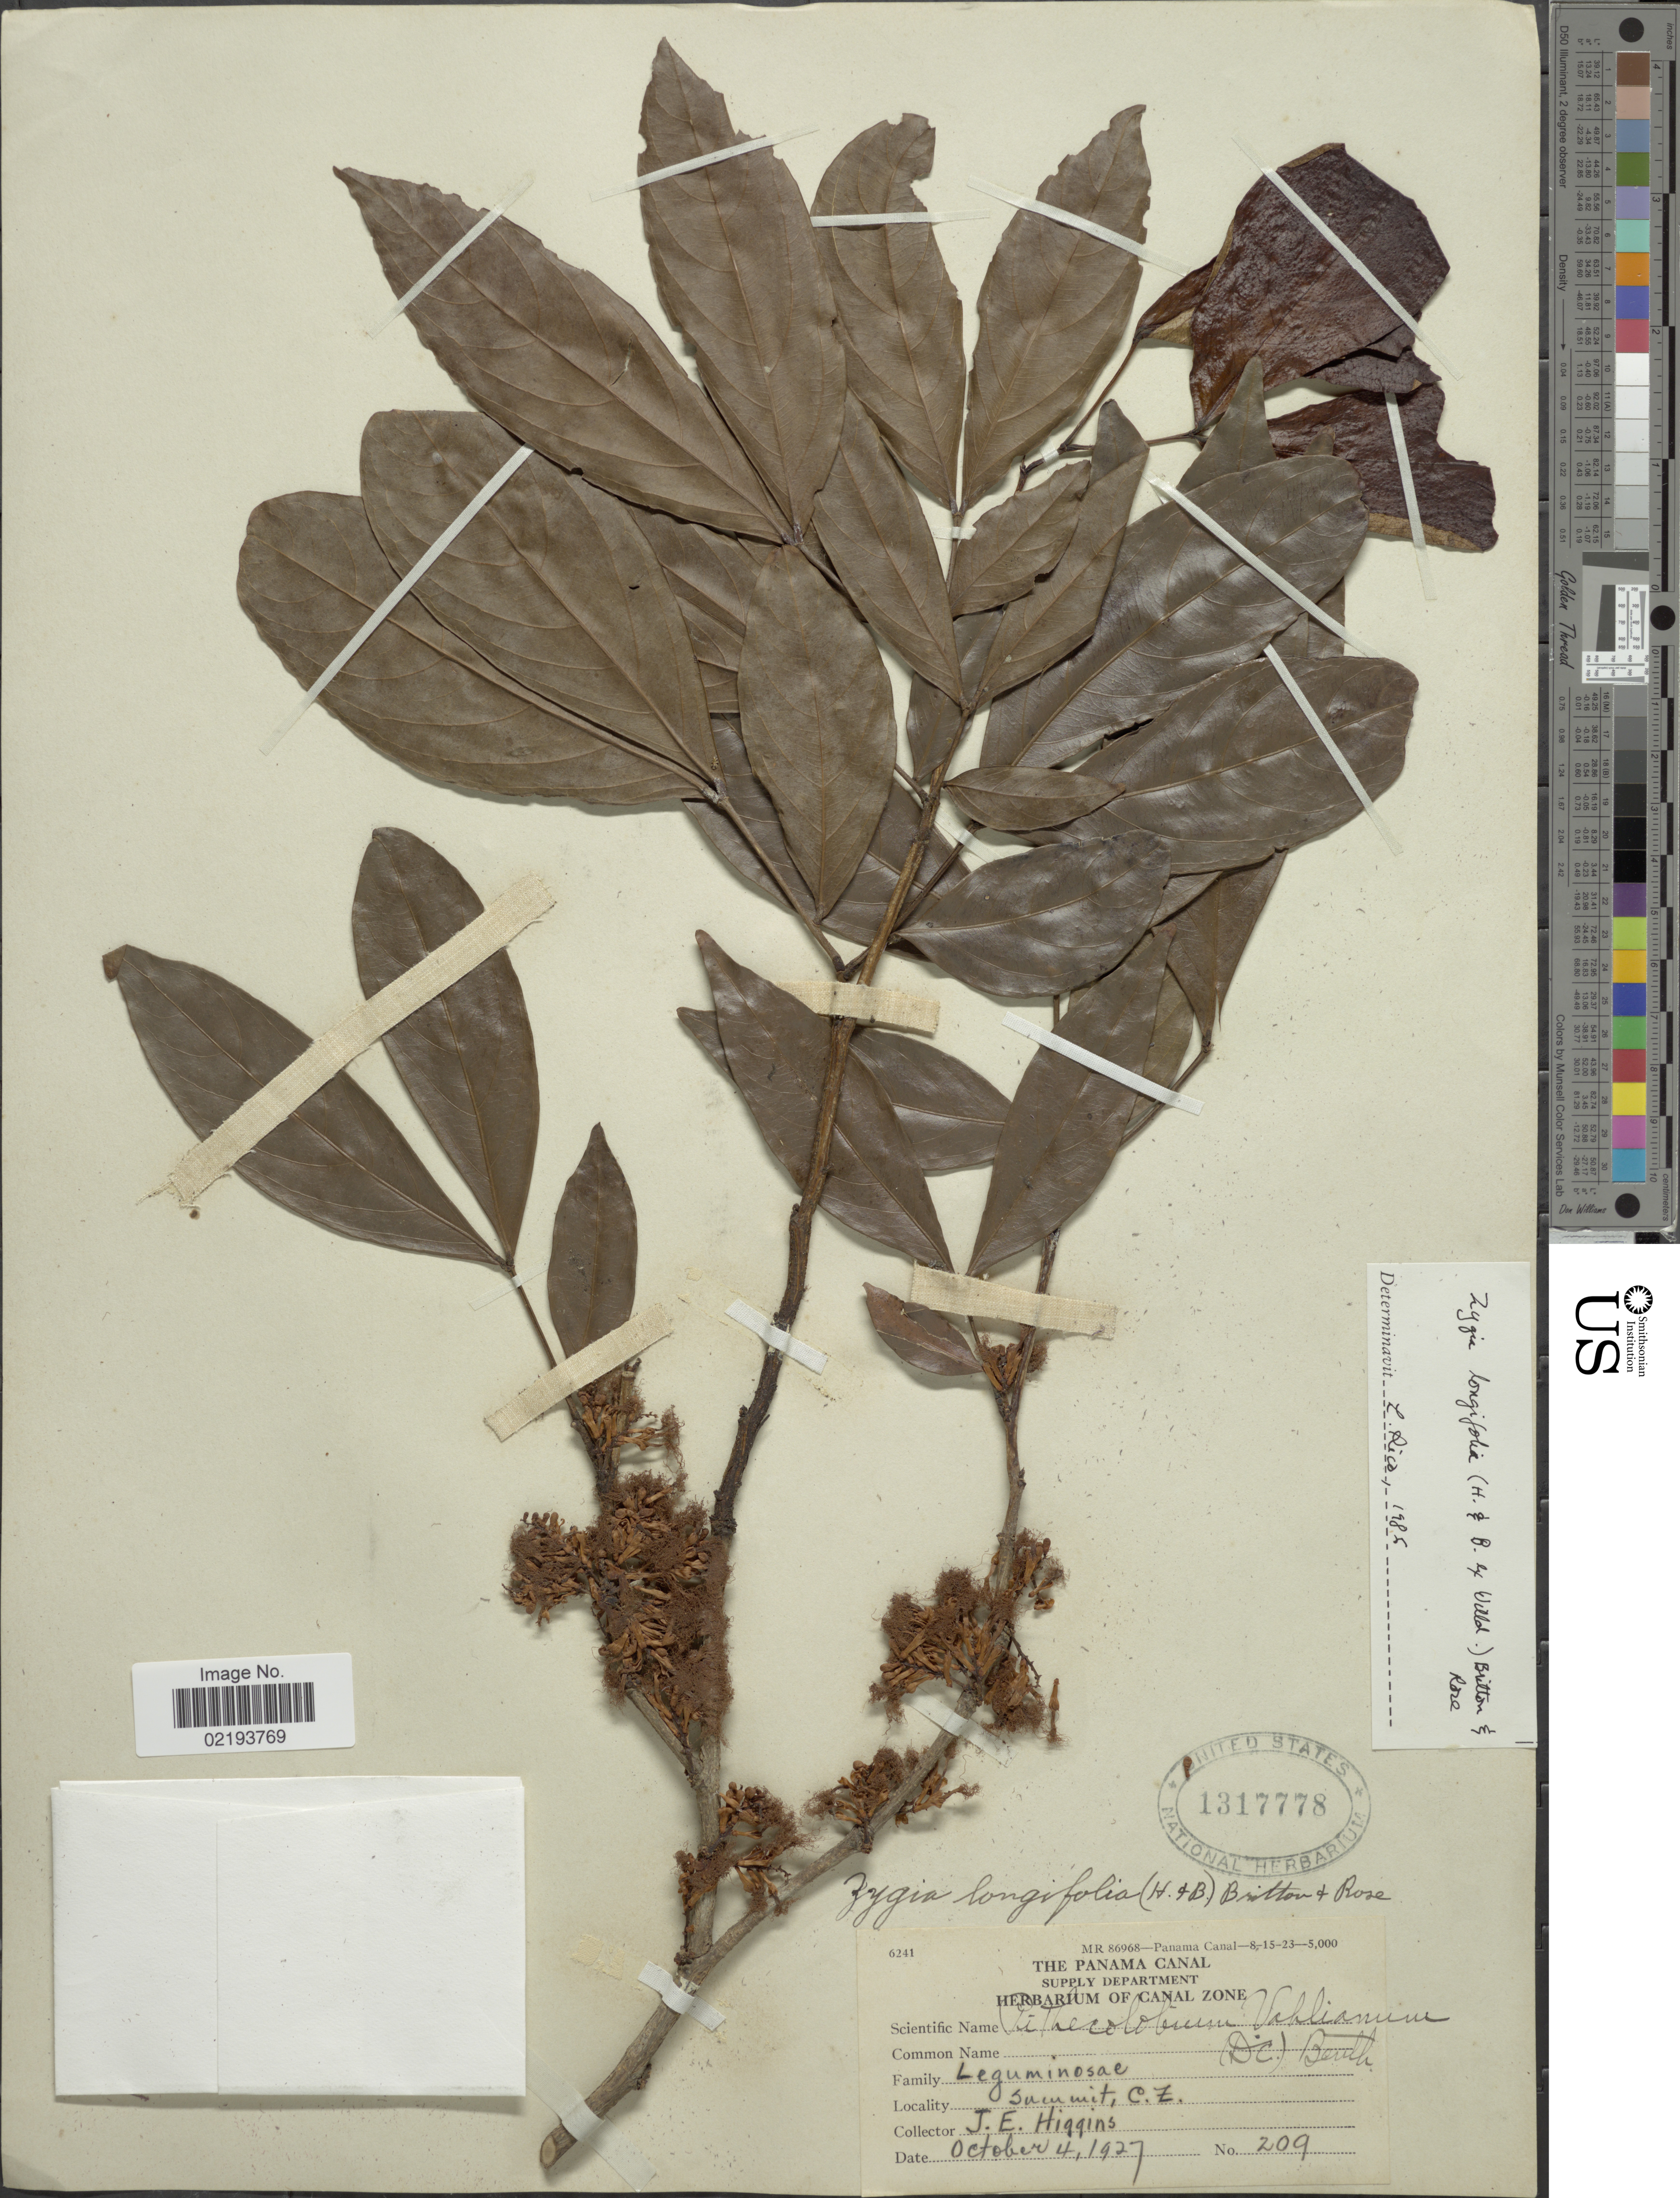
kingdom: Plantae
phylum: Tracheophyta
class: Magnoliopsida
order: Fabales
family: Fabaceae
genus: Zygia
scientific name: Zygia longifolia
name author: (Willd.) Britton & Rose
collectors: J. Higgins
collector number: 209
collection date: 1927-10-04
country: Panama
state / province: Colón / Panamá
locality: The Panama Canal, Summit, C. Z.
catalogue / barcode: US 1317778